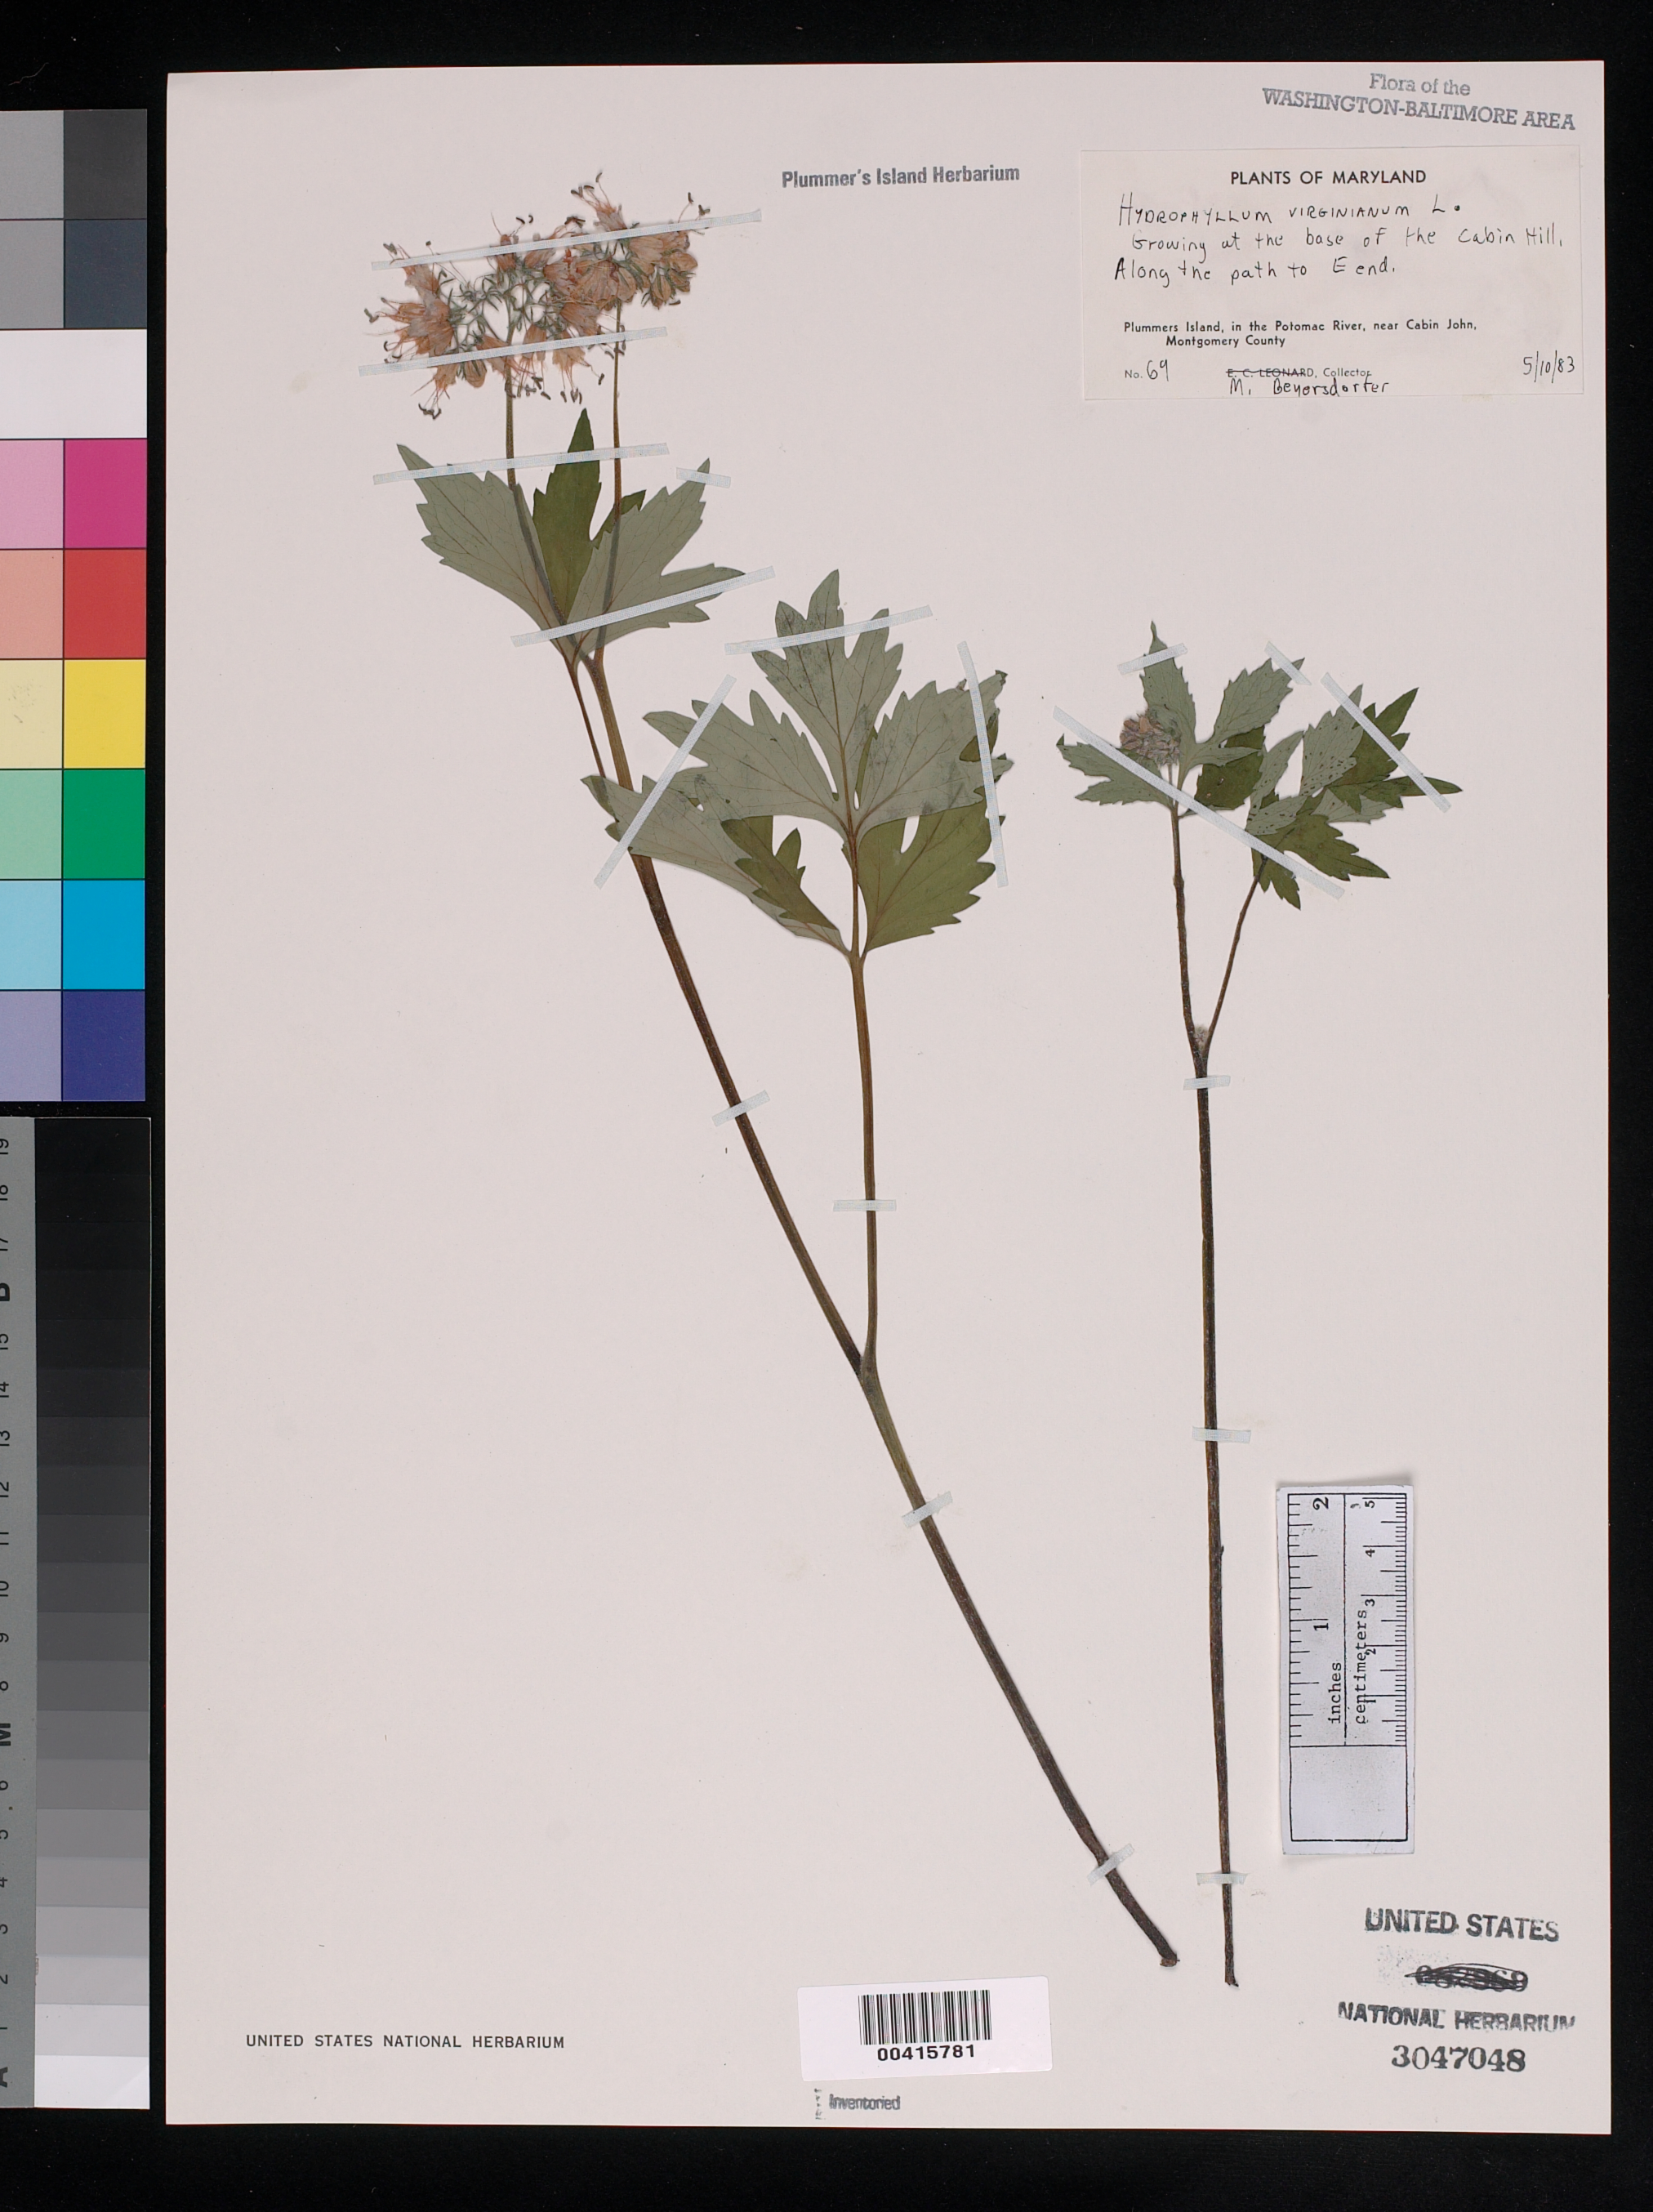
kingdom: Plantae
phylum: Tracheophyta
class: Magnoliopsida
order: Boraginales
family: Hydrophyllaceae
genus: Hydrophyllum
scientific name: Hydrophyllum virginianum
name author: L.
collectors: M. Beyersdorfer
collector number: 69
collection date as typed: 10 May 1983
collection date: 1983-05-10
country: United States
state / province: Maryland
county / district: Montgomery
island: Plummers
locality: Plummer's Island; base of Cabin Hill. Along the path to the E. end C. & O. Canal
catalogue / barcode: US 3047048